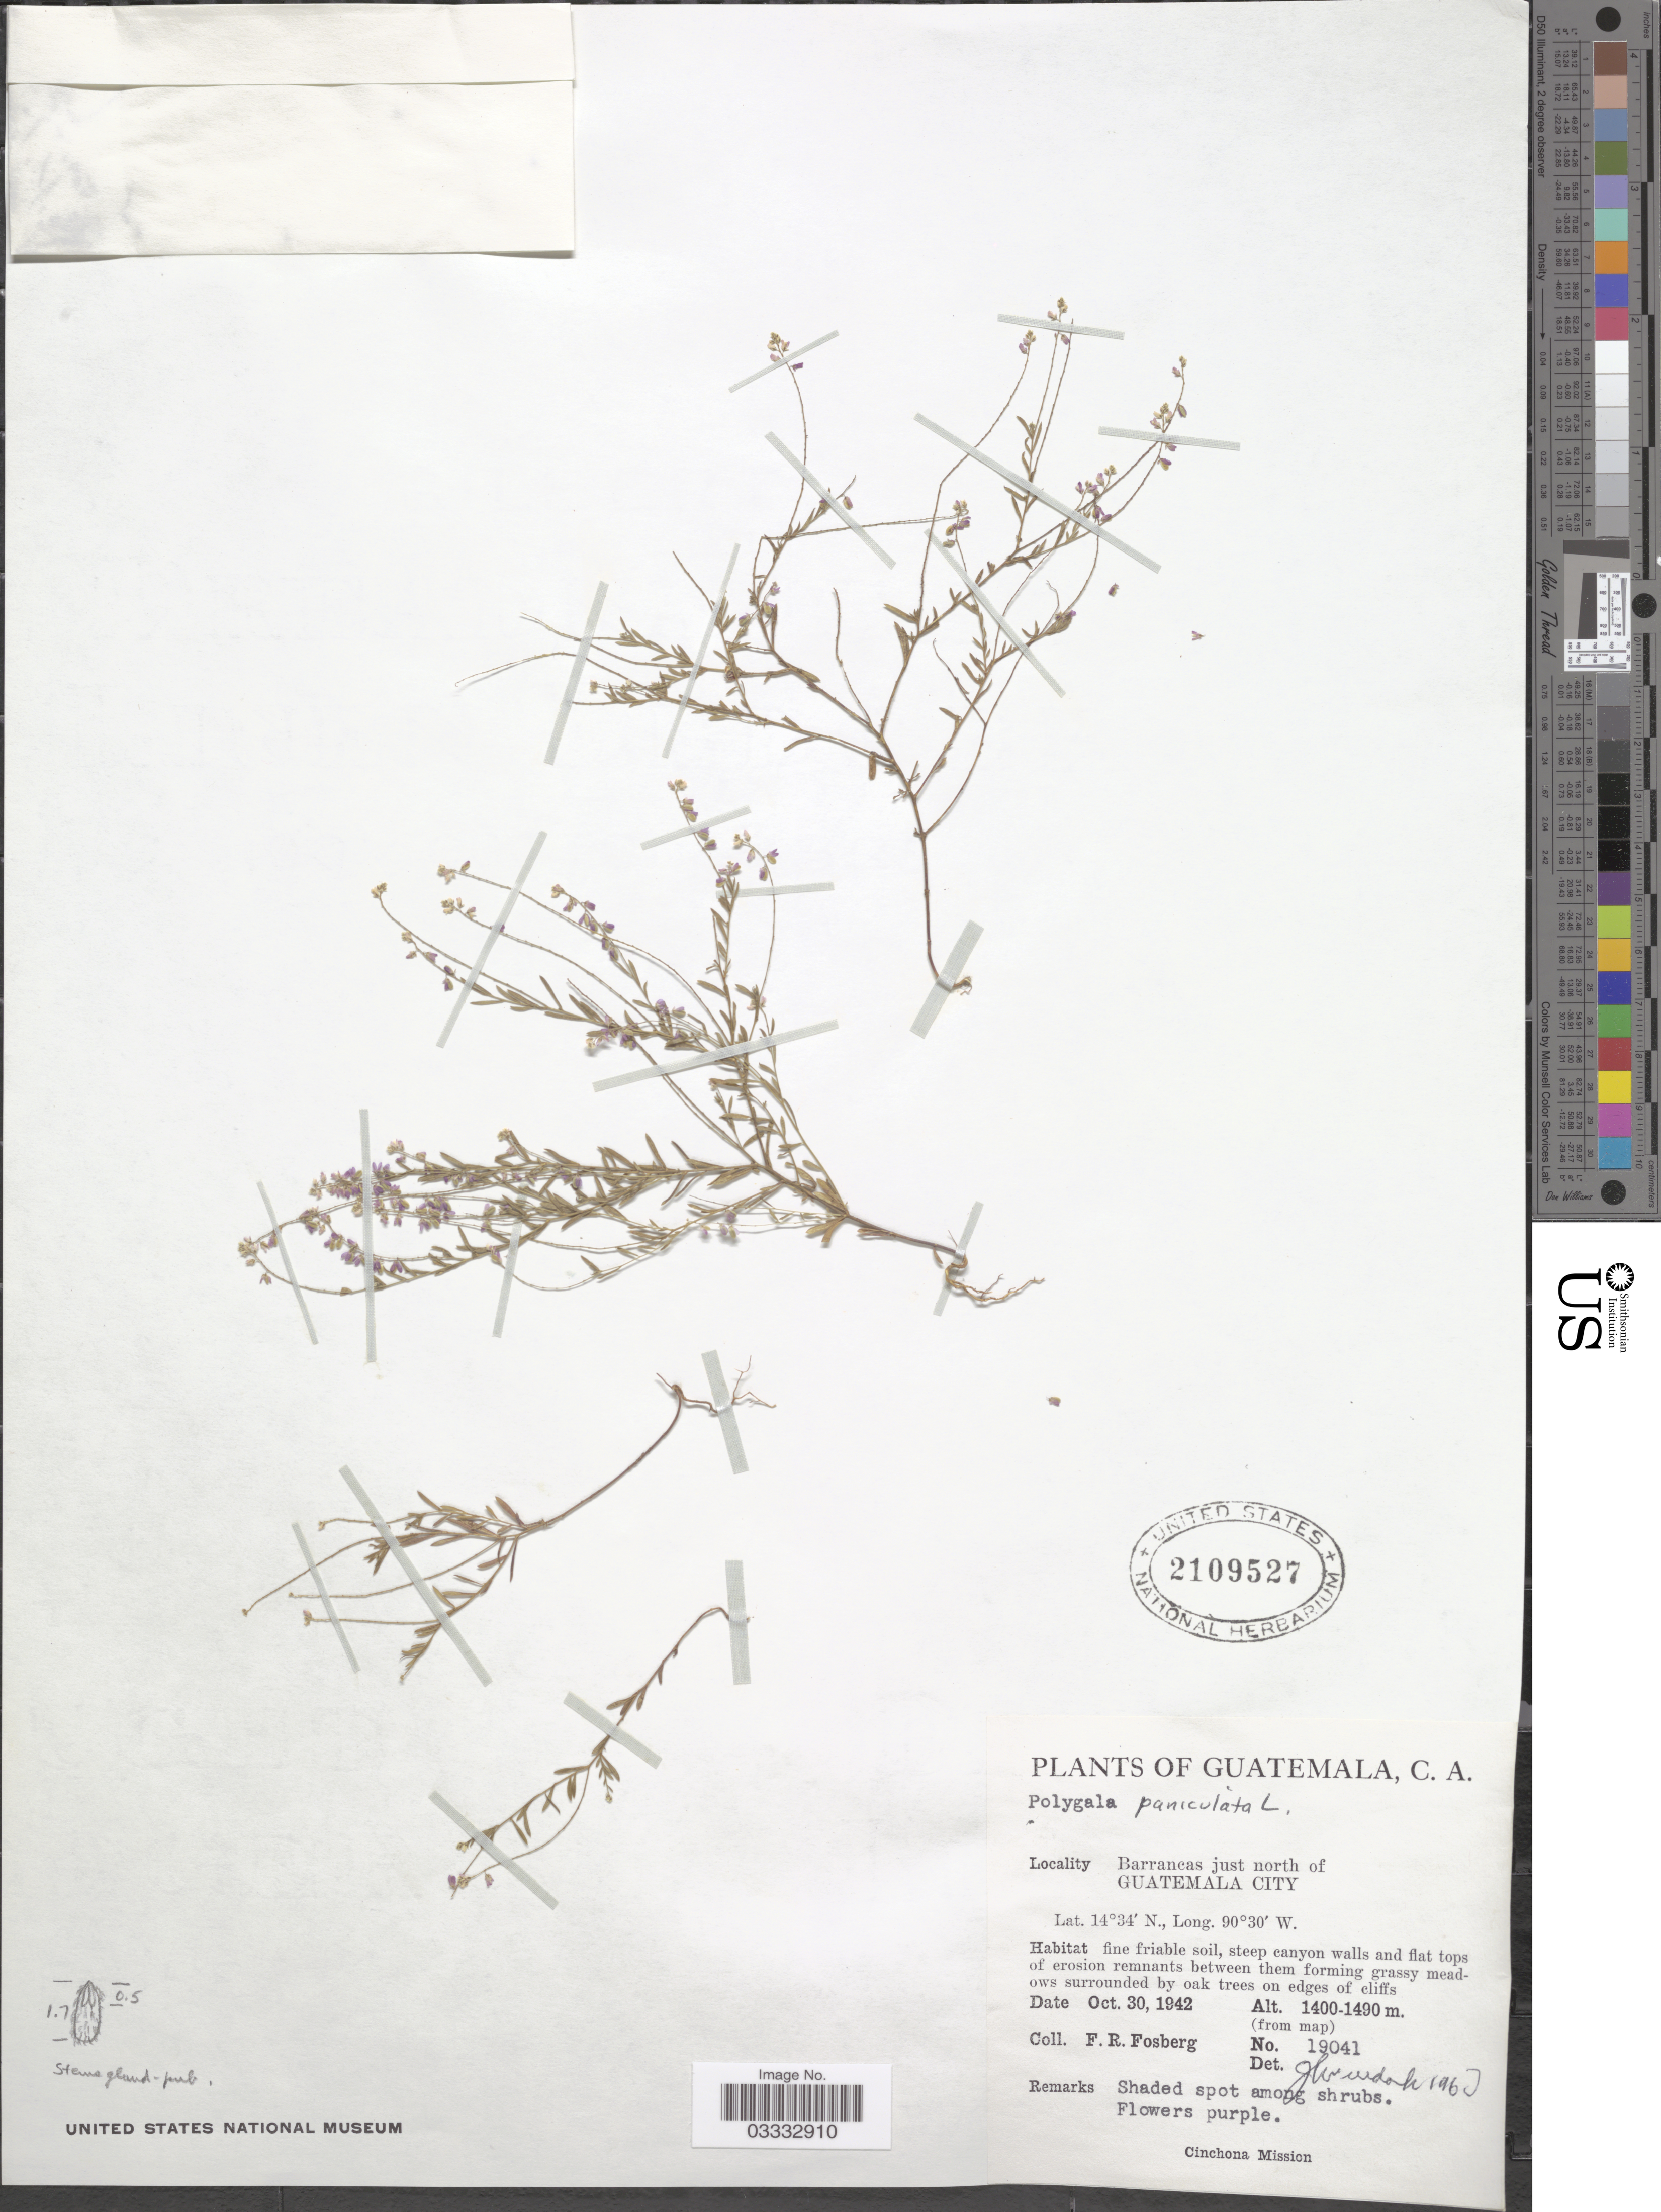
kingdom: Plantae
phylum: Tracheophyta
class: Magnoliopsida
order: Fabales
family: Polygalaceae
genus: Polygala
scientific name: Polygala paniculata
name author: L.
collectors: F. R. Fosberg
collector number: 19041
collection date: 1942-10-30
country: Guatemala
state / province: Guatemala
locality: Barrancas just north of Guatemala City.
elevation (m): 1400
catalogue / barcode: US 2109527